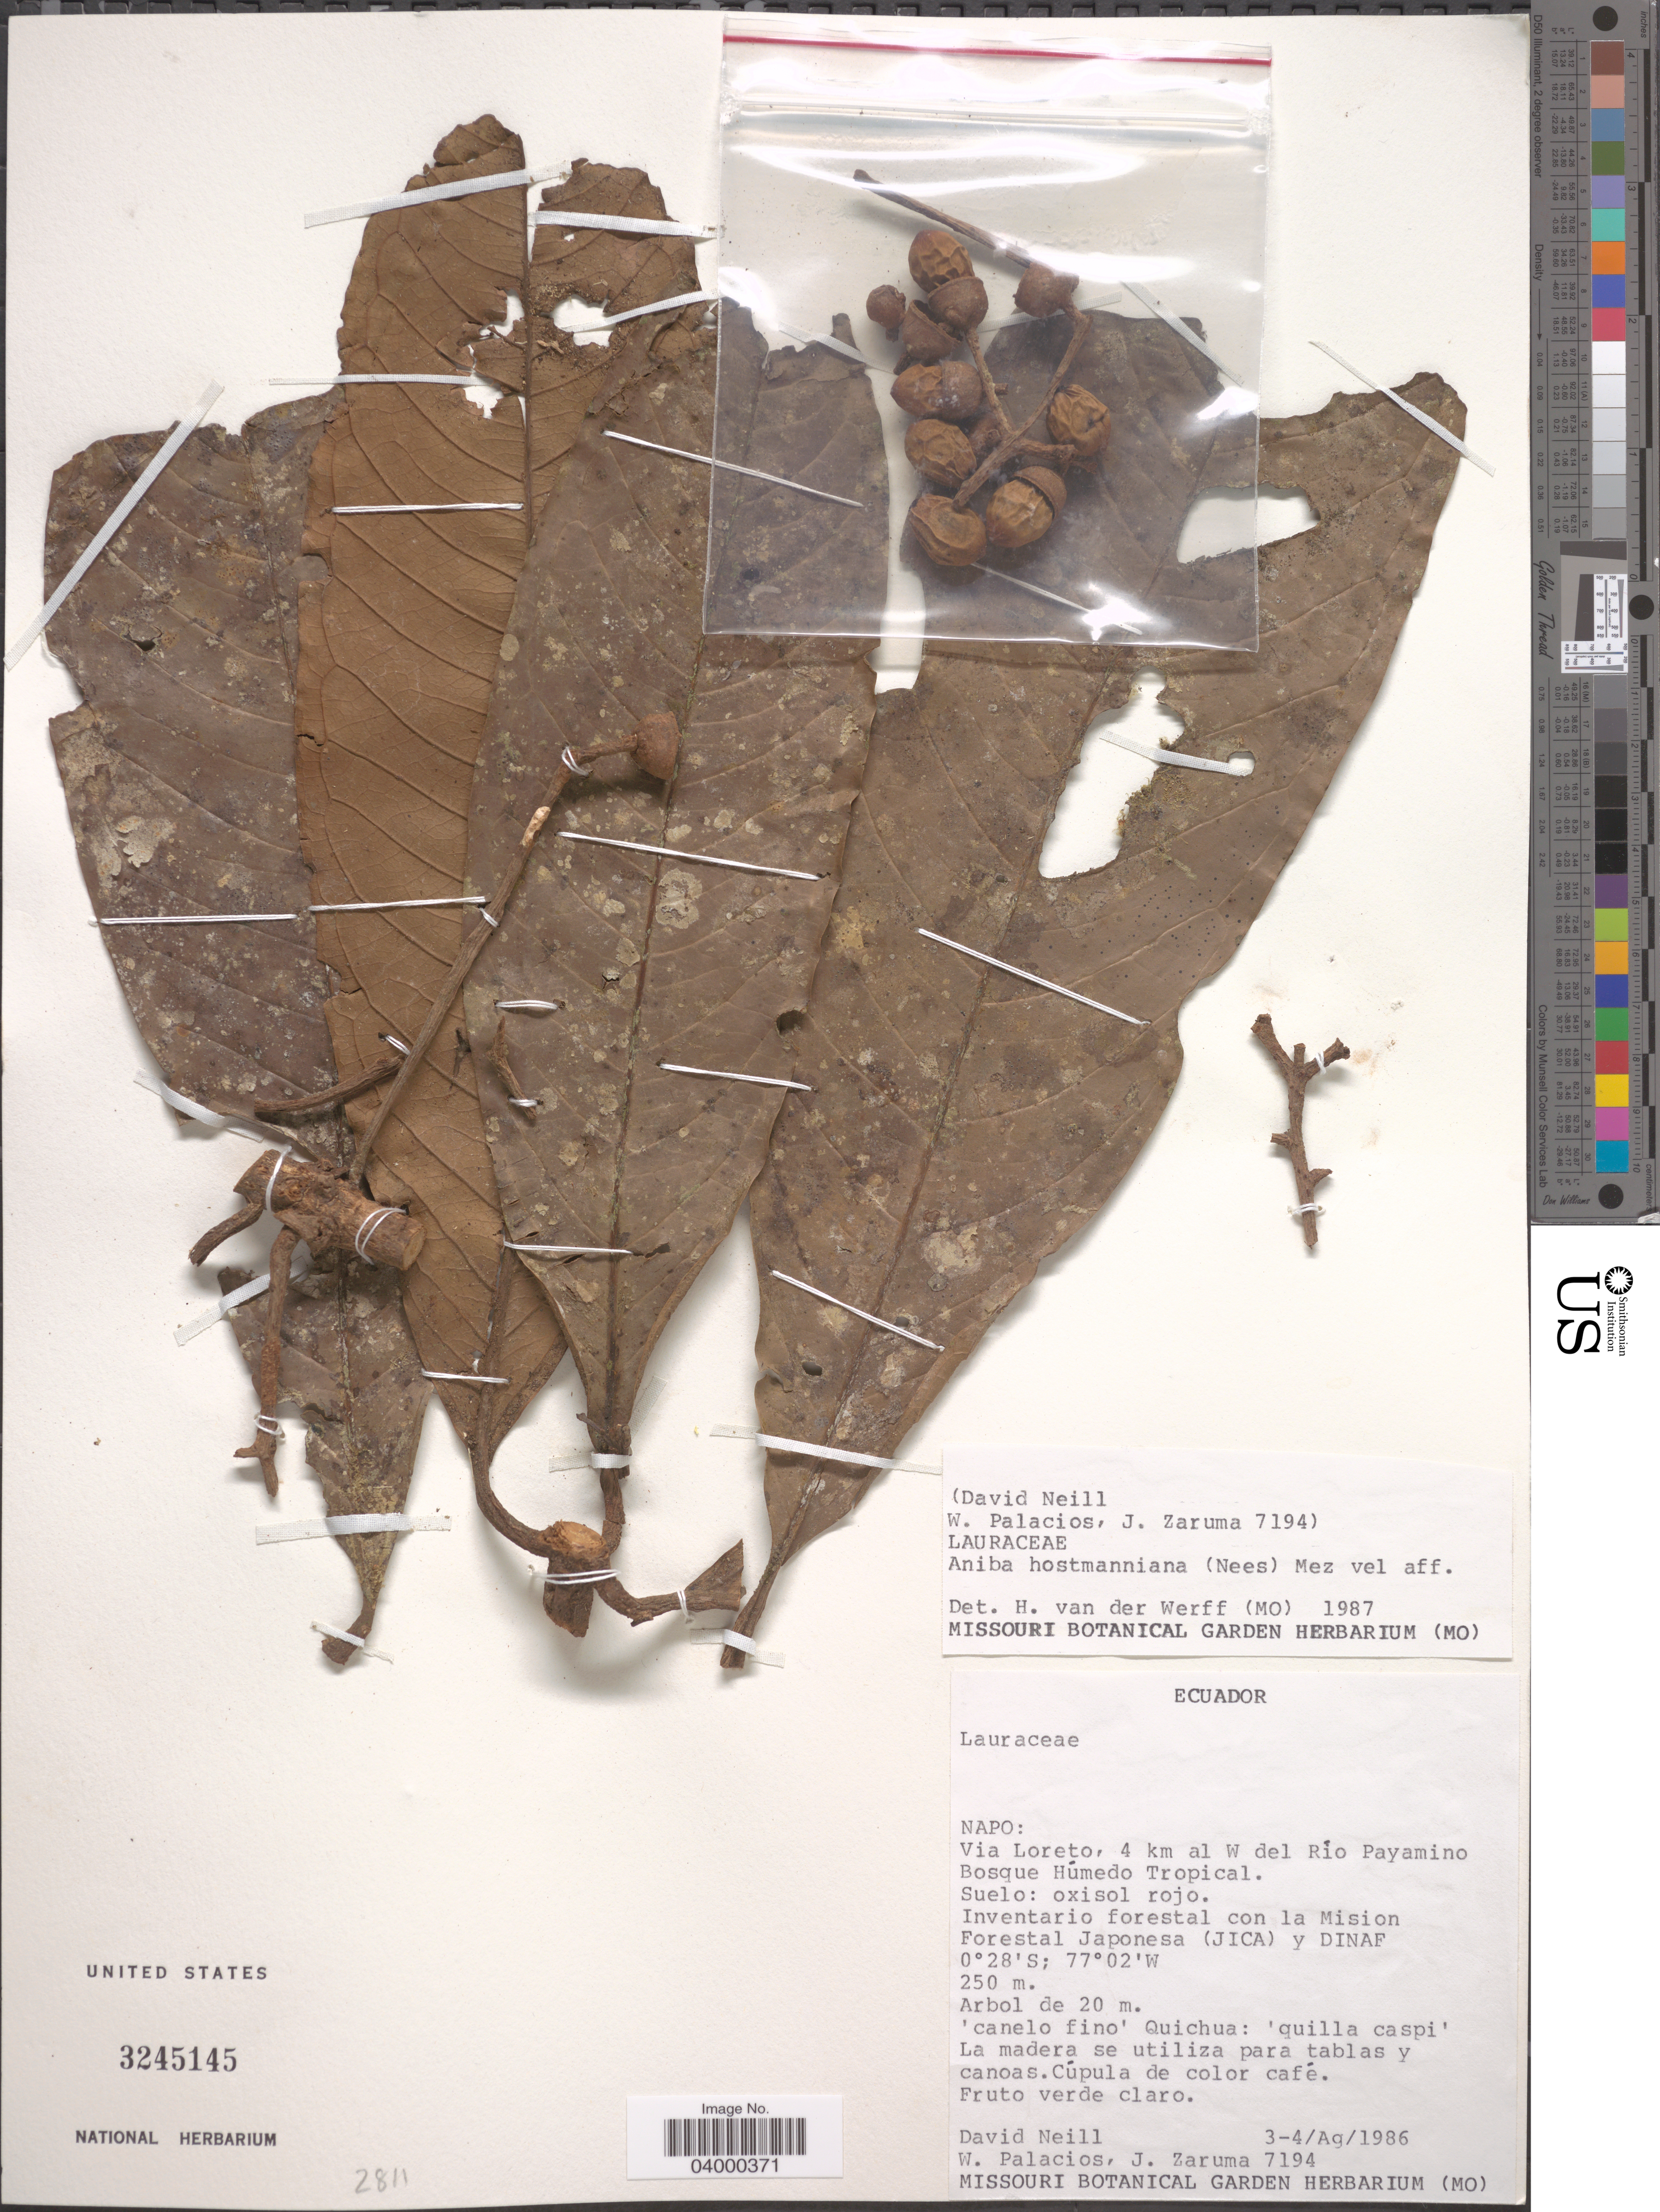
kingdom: Plantae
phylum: Tracheophyta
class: Magnoliopsida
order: Laurales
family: Lauraceae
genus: Aniba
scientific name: Aniba hostmanniana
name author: (Nees) Mez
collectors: D. Neill, W. Palacios & J. Zaruma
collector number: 7194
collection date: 1986-08-03/1986-08-04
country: Ecuador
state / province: Napo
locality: Via Loreto, 4 km al W del Río Payamino. Bosque Húmedo Tropical.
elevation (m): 250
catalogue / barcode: US 3245145